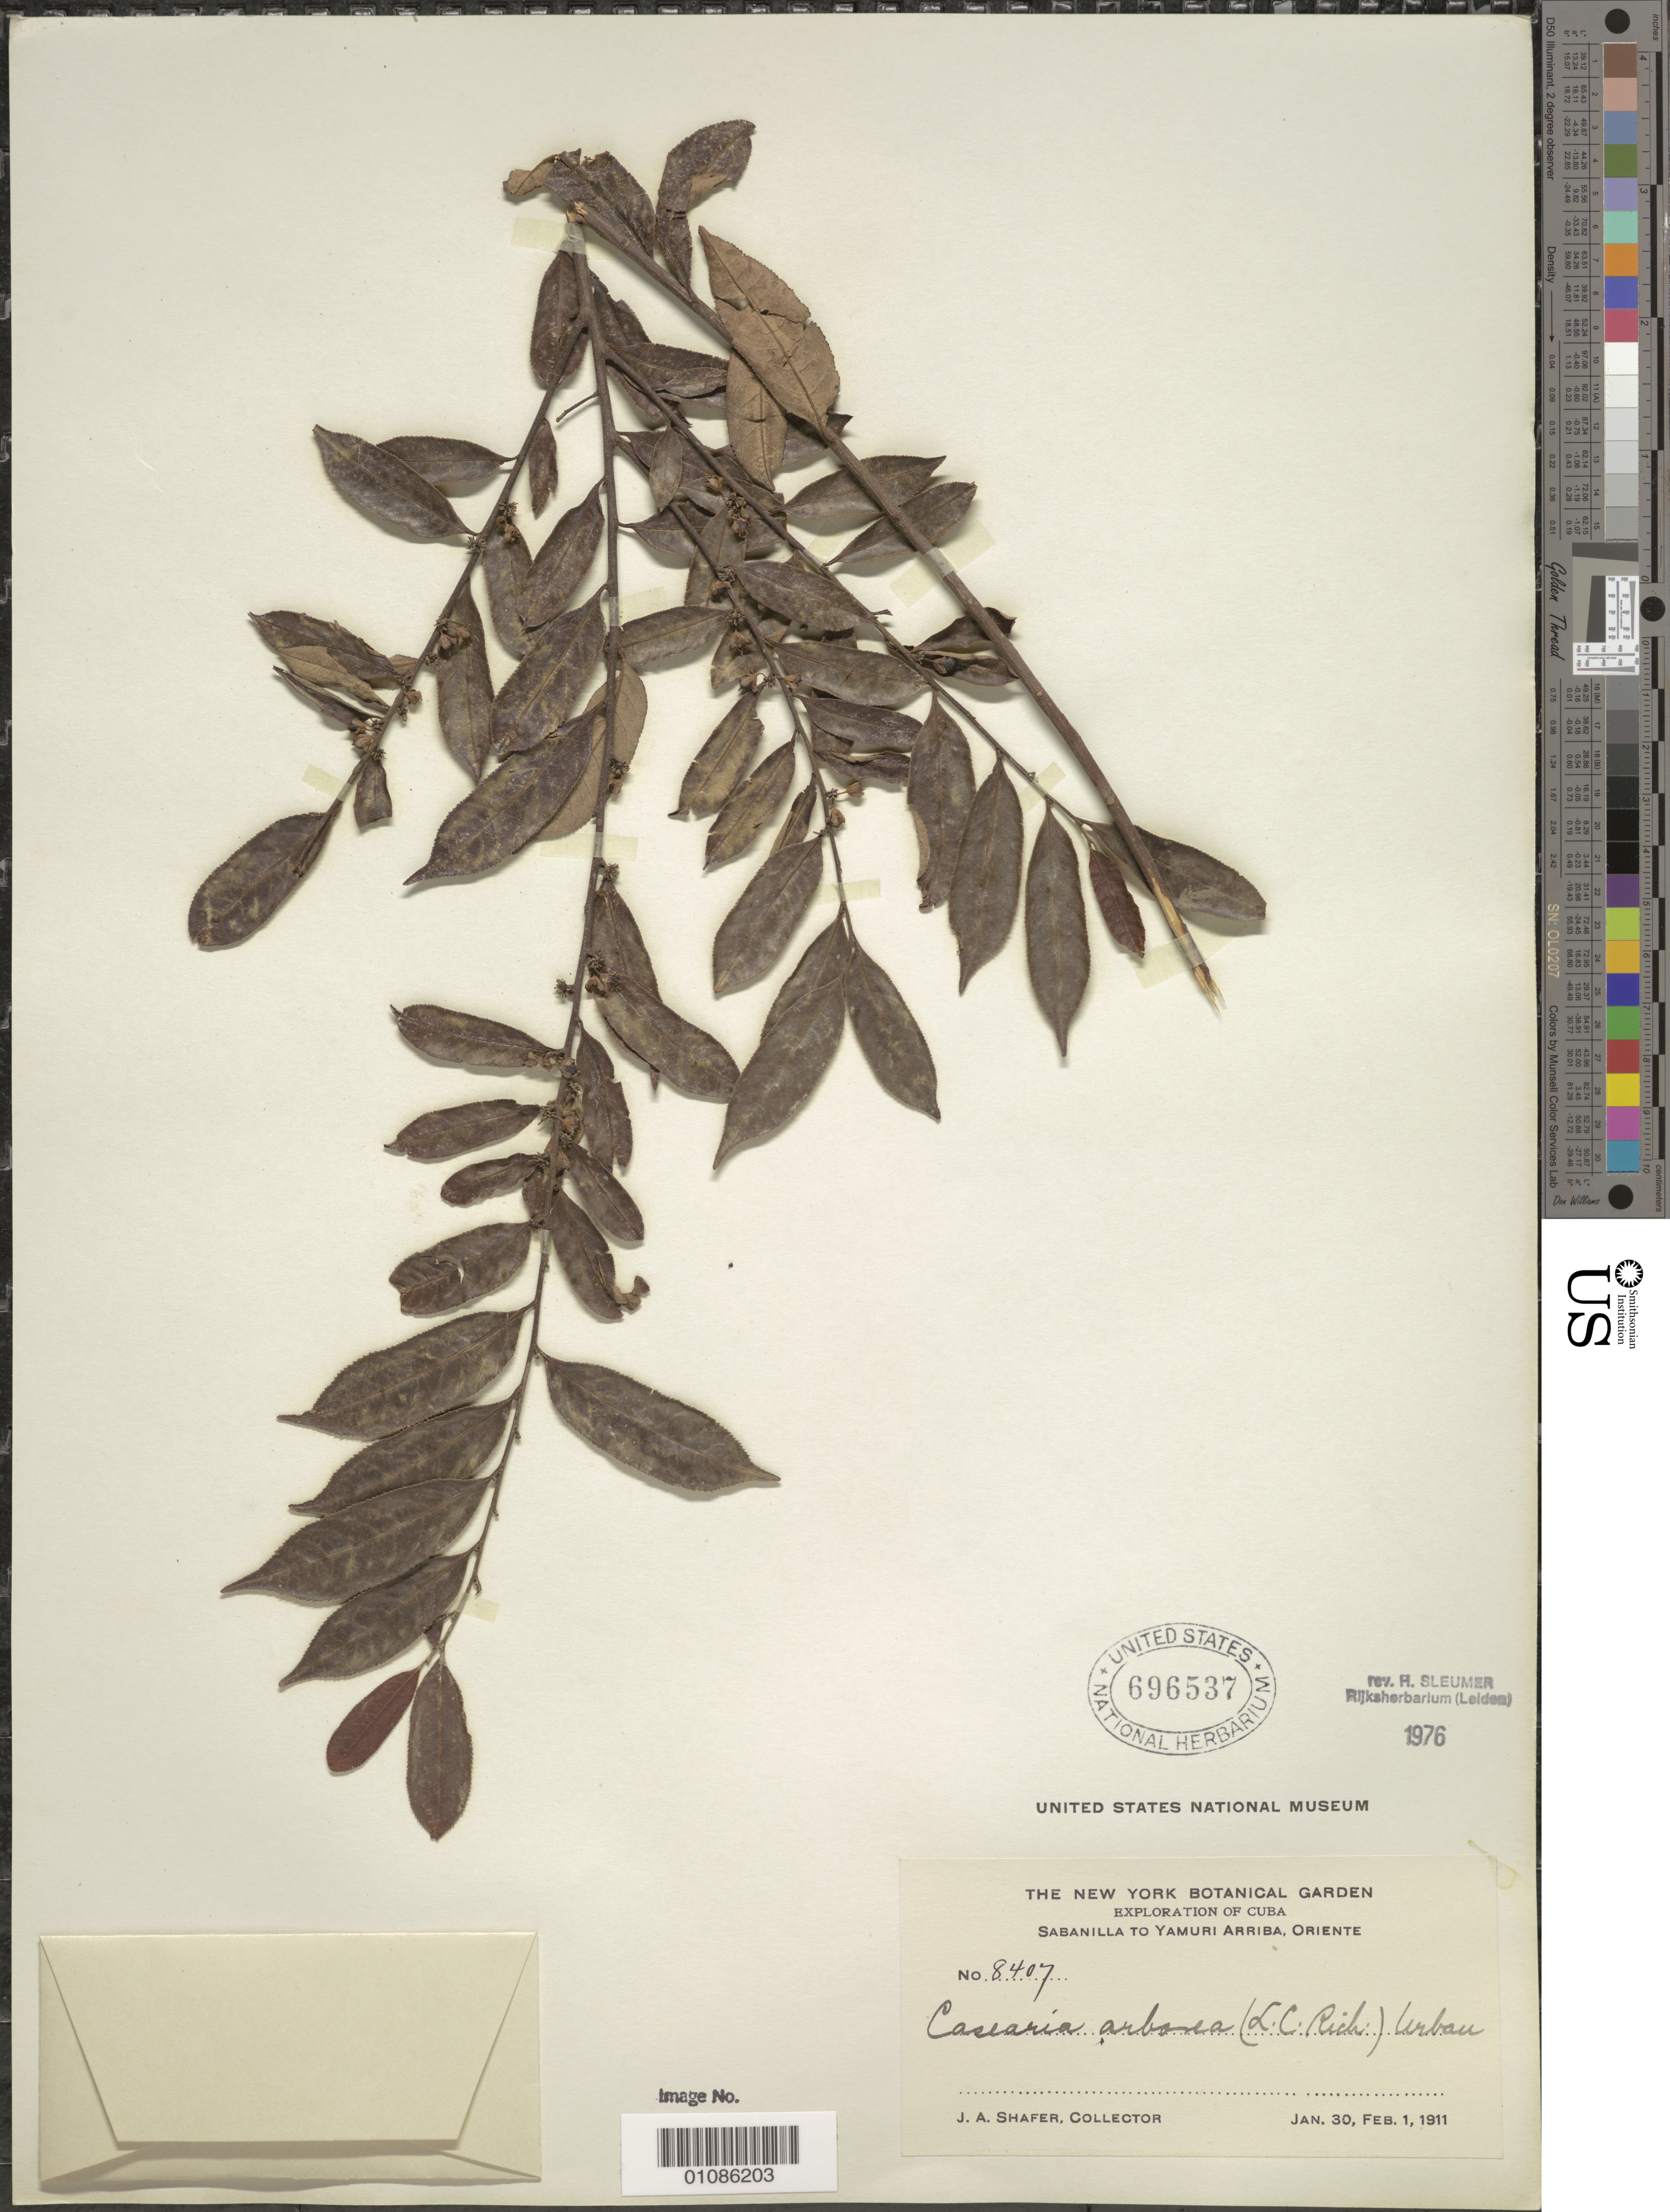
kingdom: Plantae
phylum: Tracheophyta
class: Magnoliopsida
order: Malpighiales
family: Salicaceae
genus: Casearia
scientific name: Casearia arborea subsp. arborea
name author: (Rich.) Urb.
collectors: J. A. Shafer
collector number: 8407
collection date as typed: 30 Jan 1911 and 01 Feb 1911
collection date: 1911-01-30,1911-02-01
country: Cuba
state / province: Oriente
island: Cuba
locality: Sabanilla to Yamuri Arriba, Oriente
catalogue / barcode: US 696537